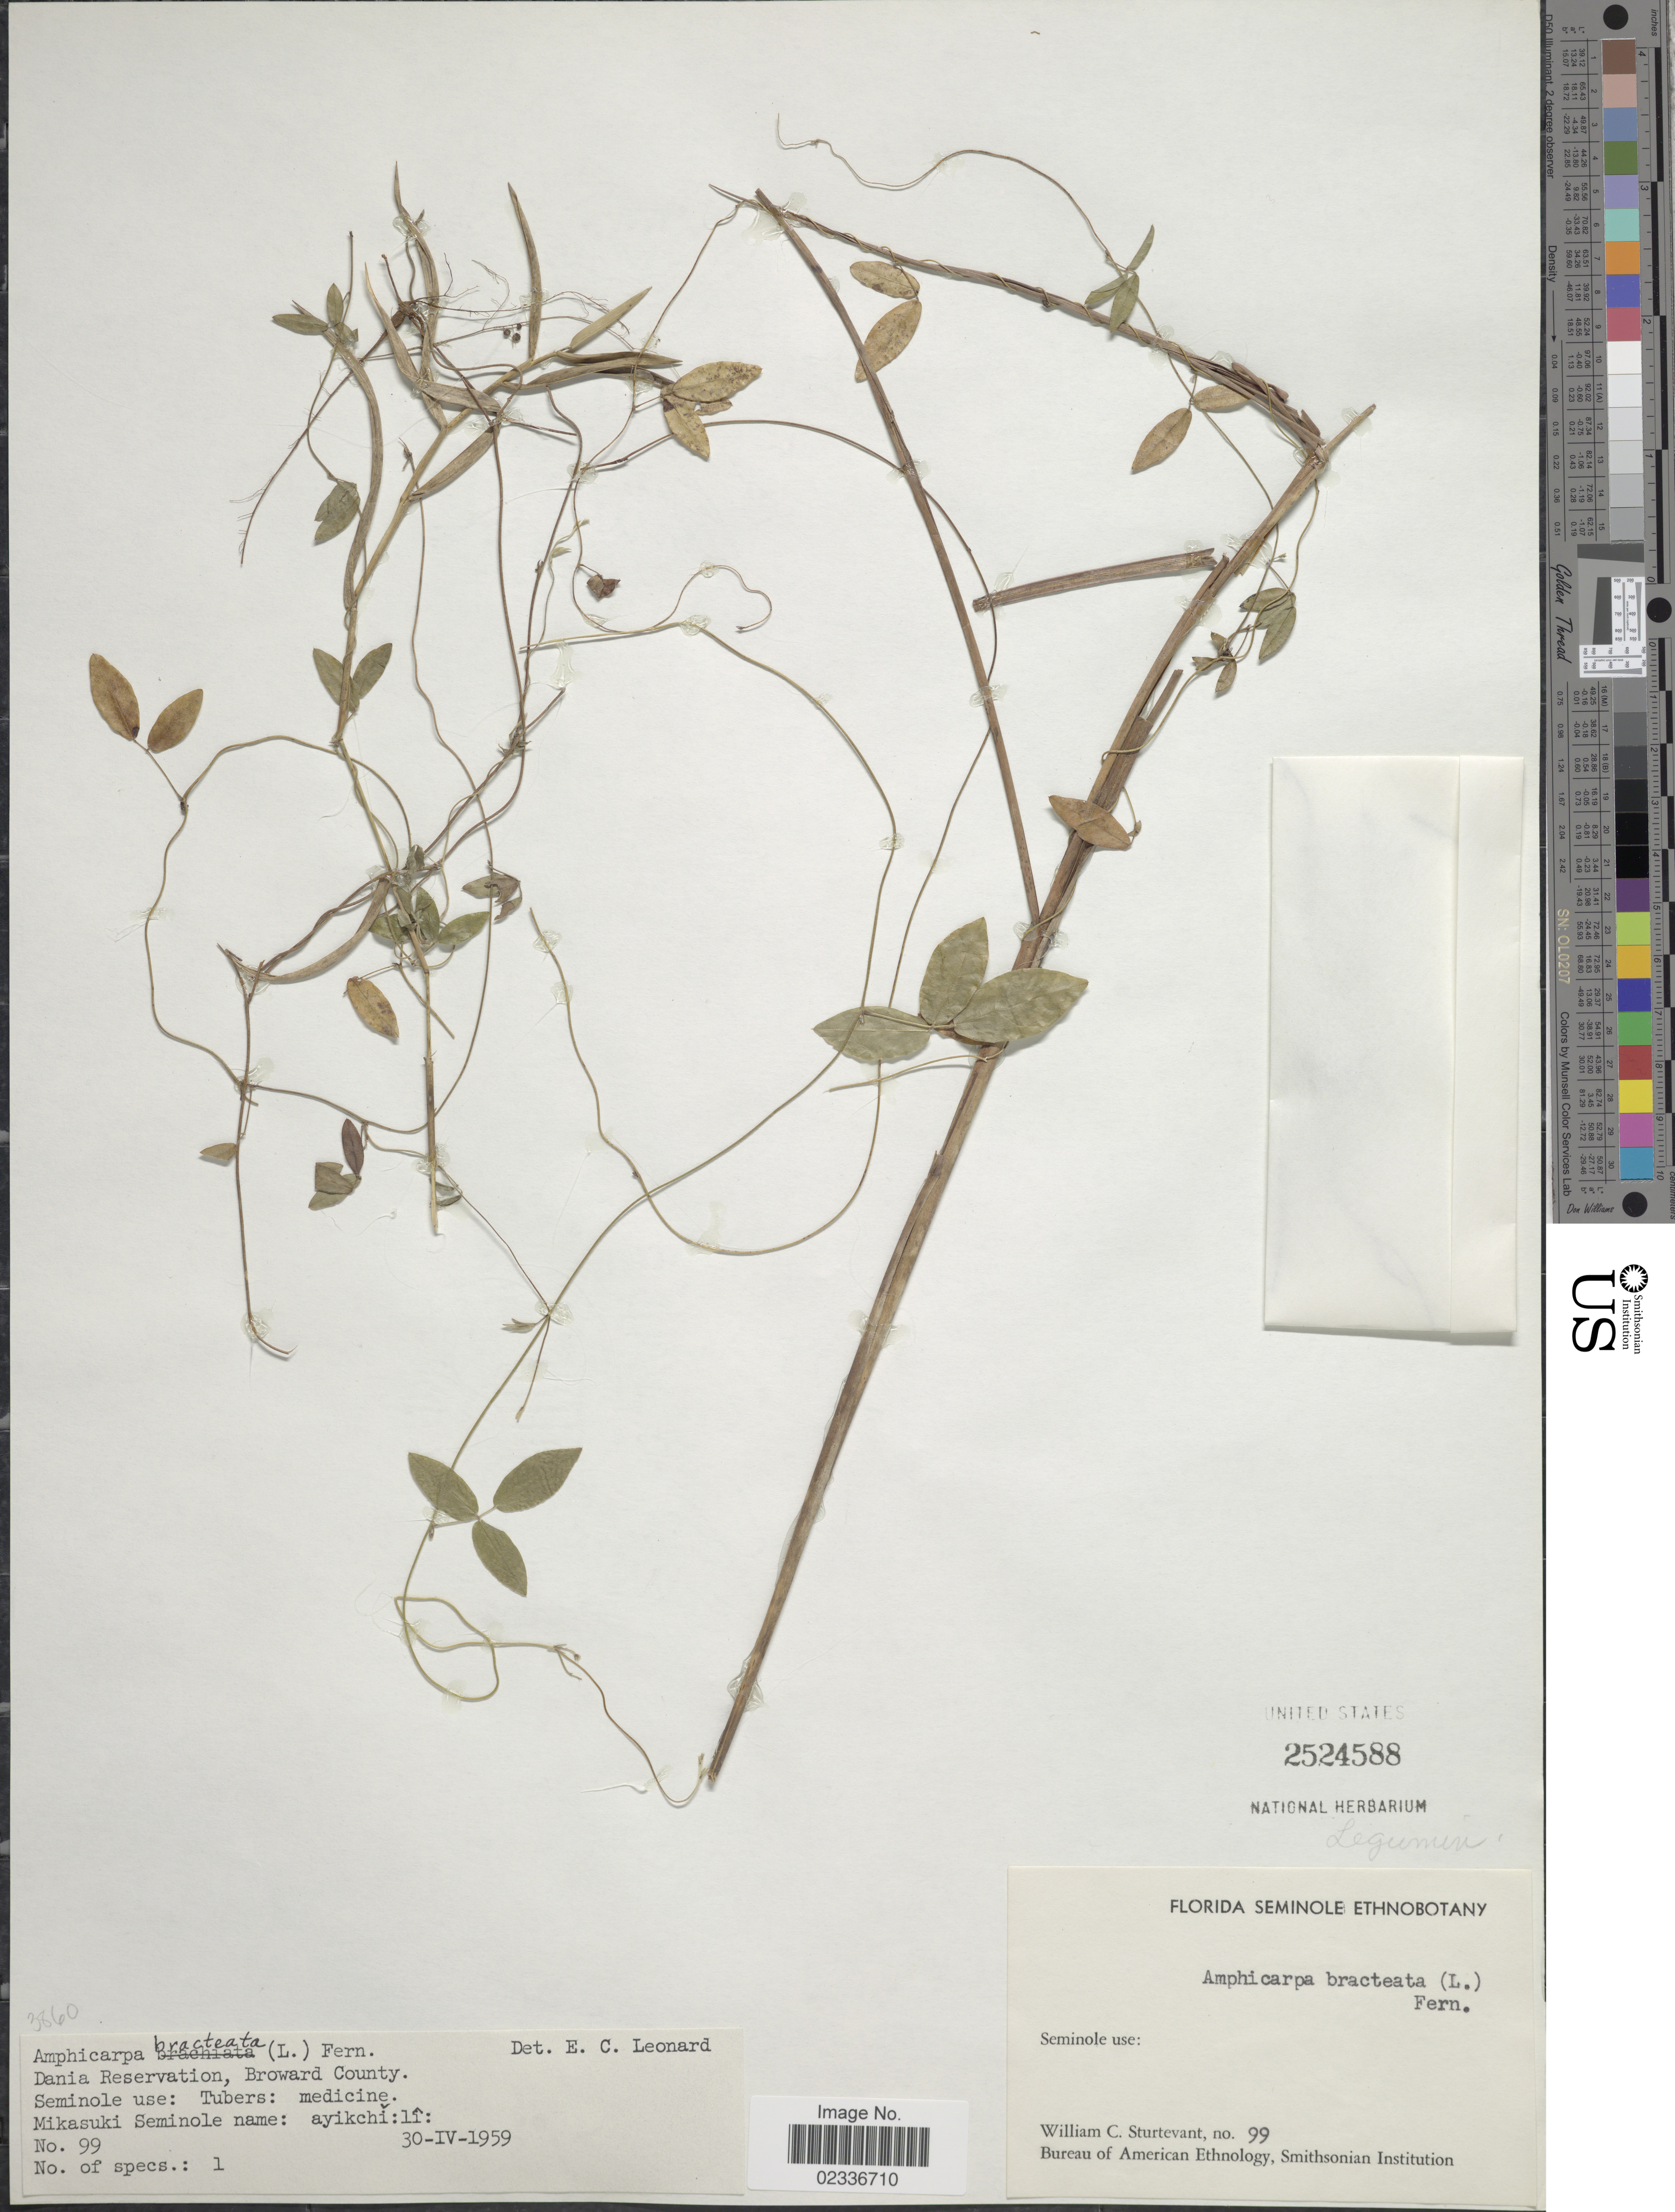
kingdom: Plantae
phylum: Tracheophyta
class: Magnoliopsida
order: Fabales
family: Fabaceae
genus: Amphicarpaea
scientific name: Amphicarpaea bracteata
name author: (L.) Fernald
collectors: W. Sturtevant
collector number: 99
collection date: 1959-04-30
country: United States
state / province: Florida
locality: Florida Seminole Ethnobotany, Dania Reservation, Broward County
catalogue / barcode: US 2524588